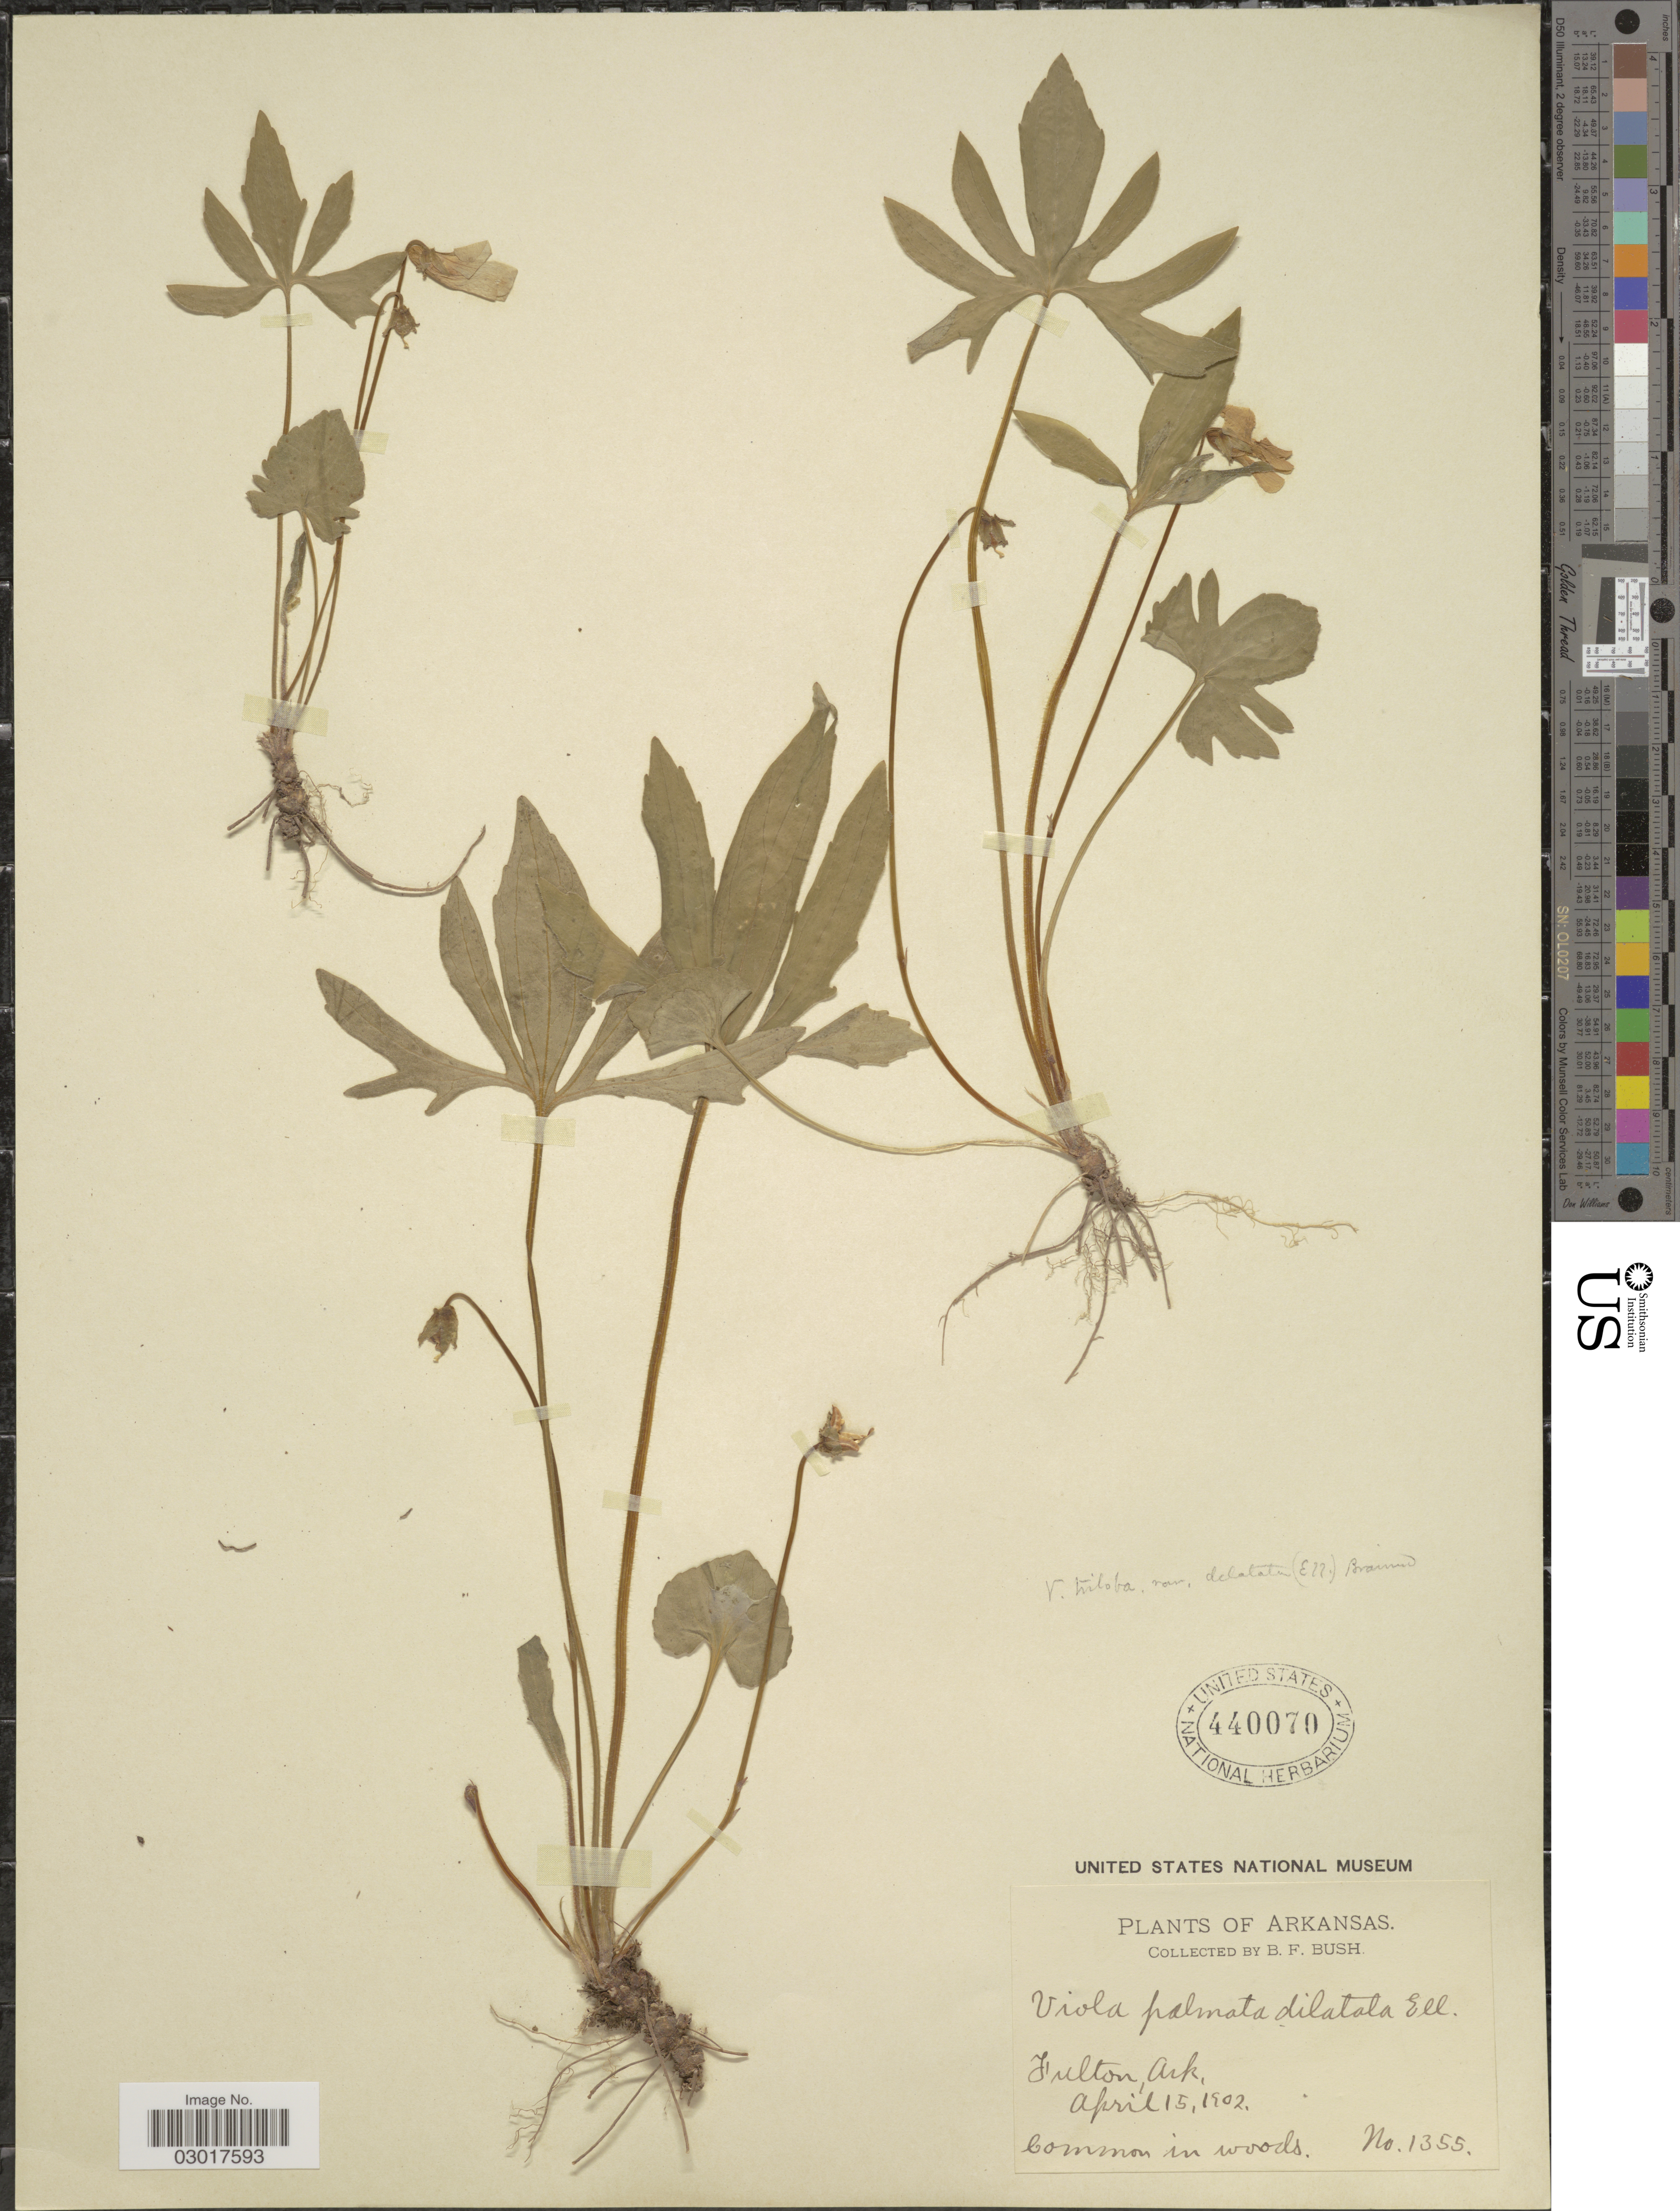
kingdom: Plantae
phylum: Tracheophyta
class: Magnoliopsida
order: Malpighiales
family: Violaceae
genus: Viola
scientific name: Viola triloba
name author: Schwein.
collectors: B. F. Bush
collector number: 1355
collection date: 1902-04-15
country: United States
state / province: Arkansas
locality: Fulton.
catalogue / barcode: US 440070